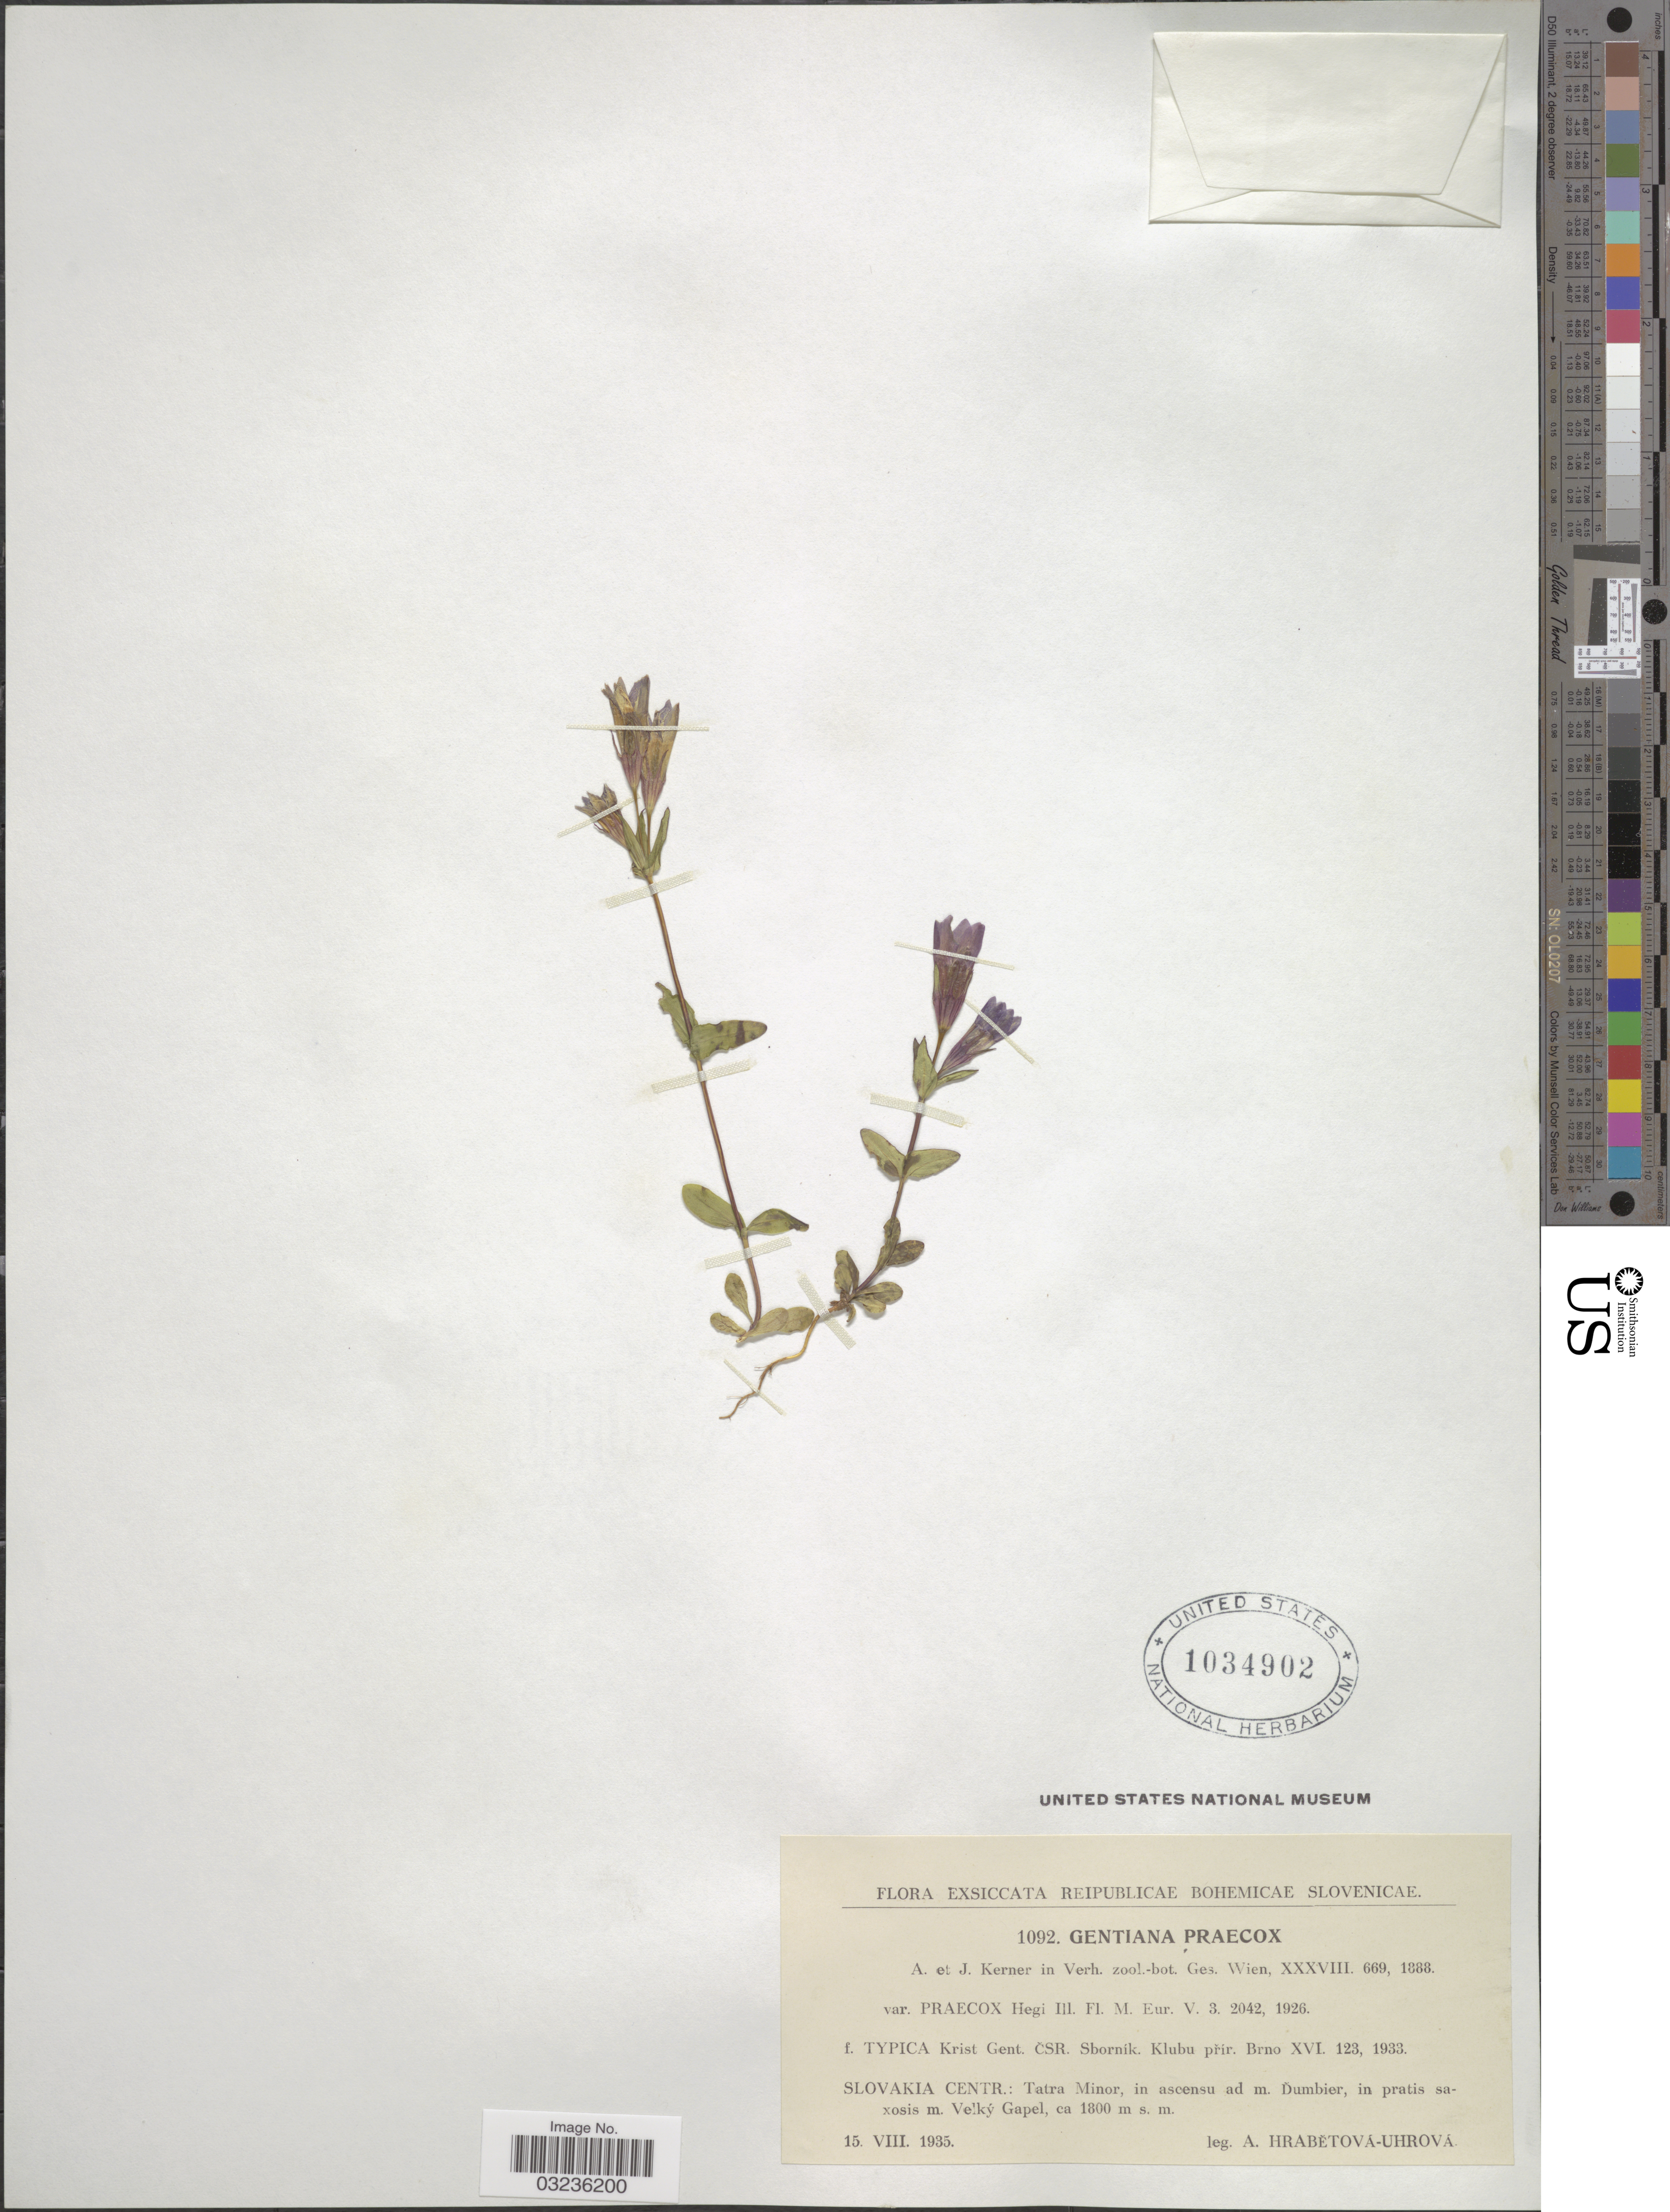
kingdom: Plantae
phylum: Tracheophyta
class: Magnoliopsida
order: Gentianales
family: Gentianaceae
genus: Gentiana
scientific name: Gentiana praecox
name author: A. Kern. & Jos. Kern.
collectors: A. Hrabetova-Uhrova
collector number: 1092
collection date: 1935-08-15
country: Slovakia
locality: Reipublicae Bohemicae Slovenicae, Slovakia Centr.: Tatra Minor: in ascensu ad m. Dumbier, in pratis saxosis m. Velky Gapel.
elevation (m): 1800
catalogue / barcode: US 1034902